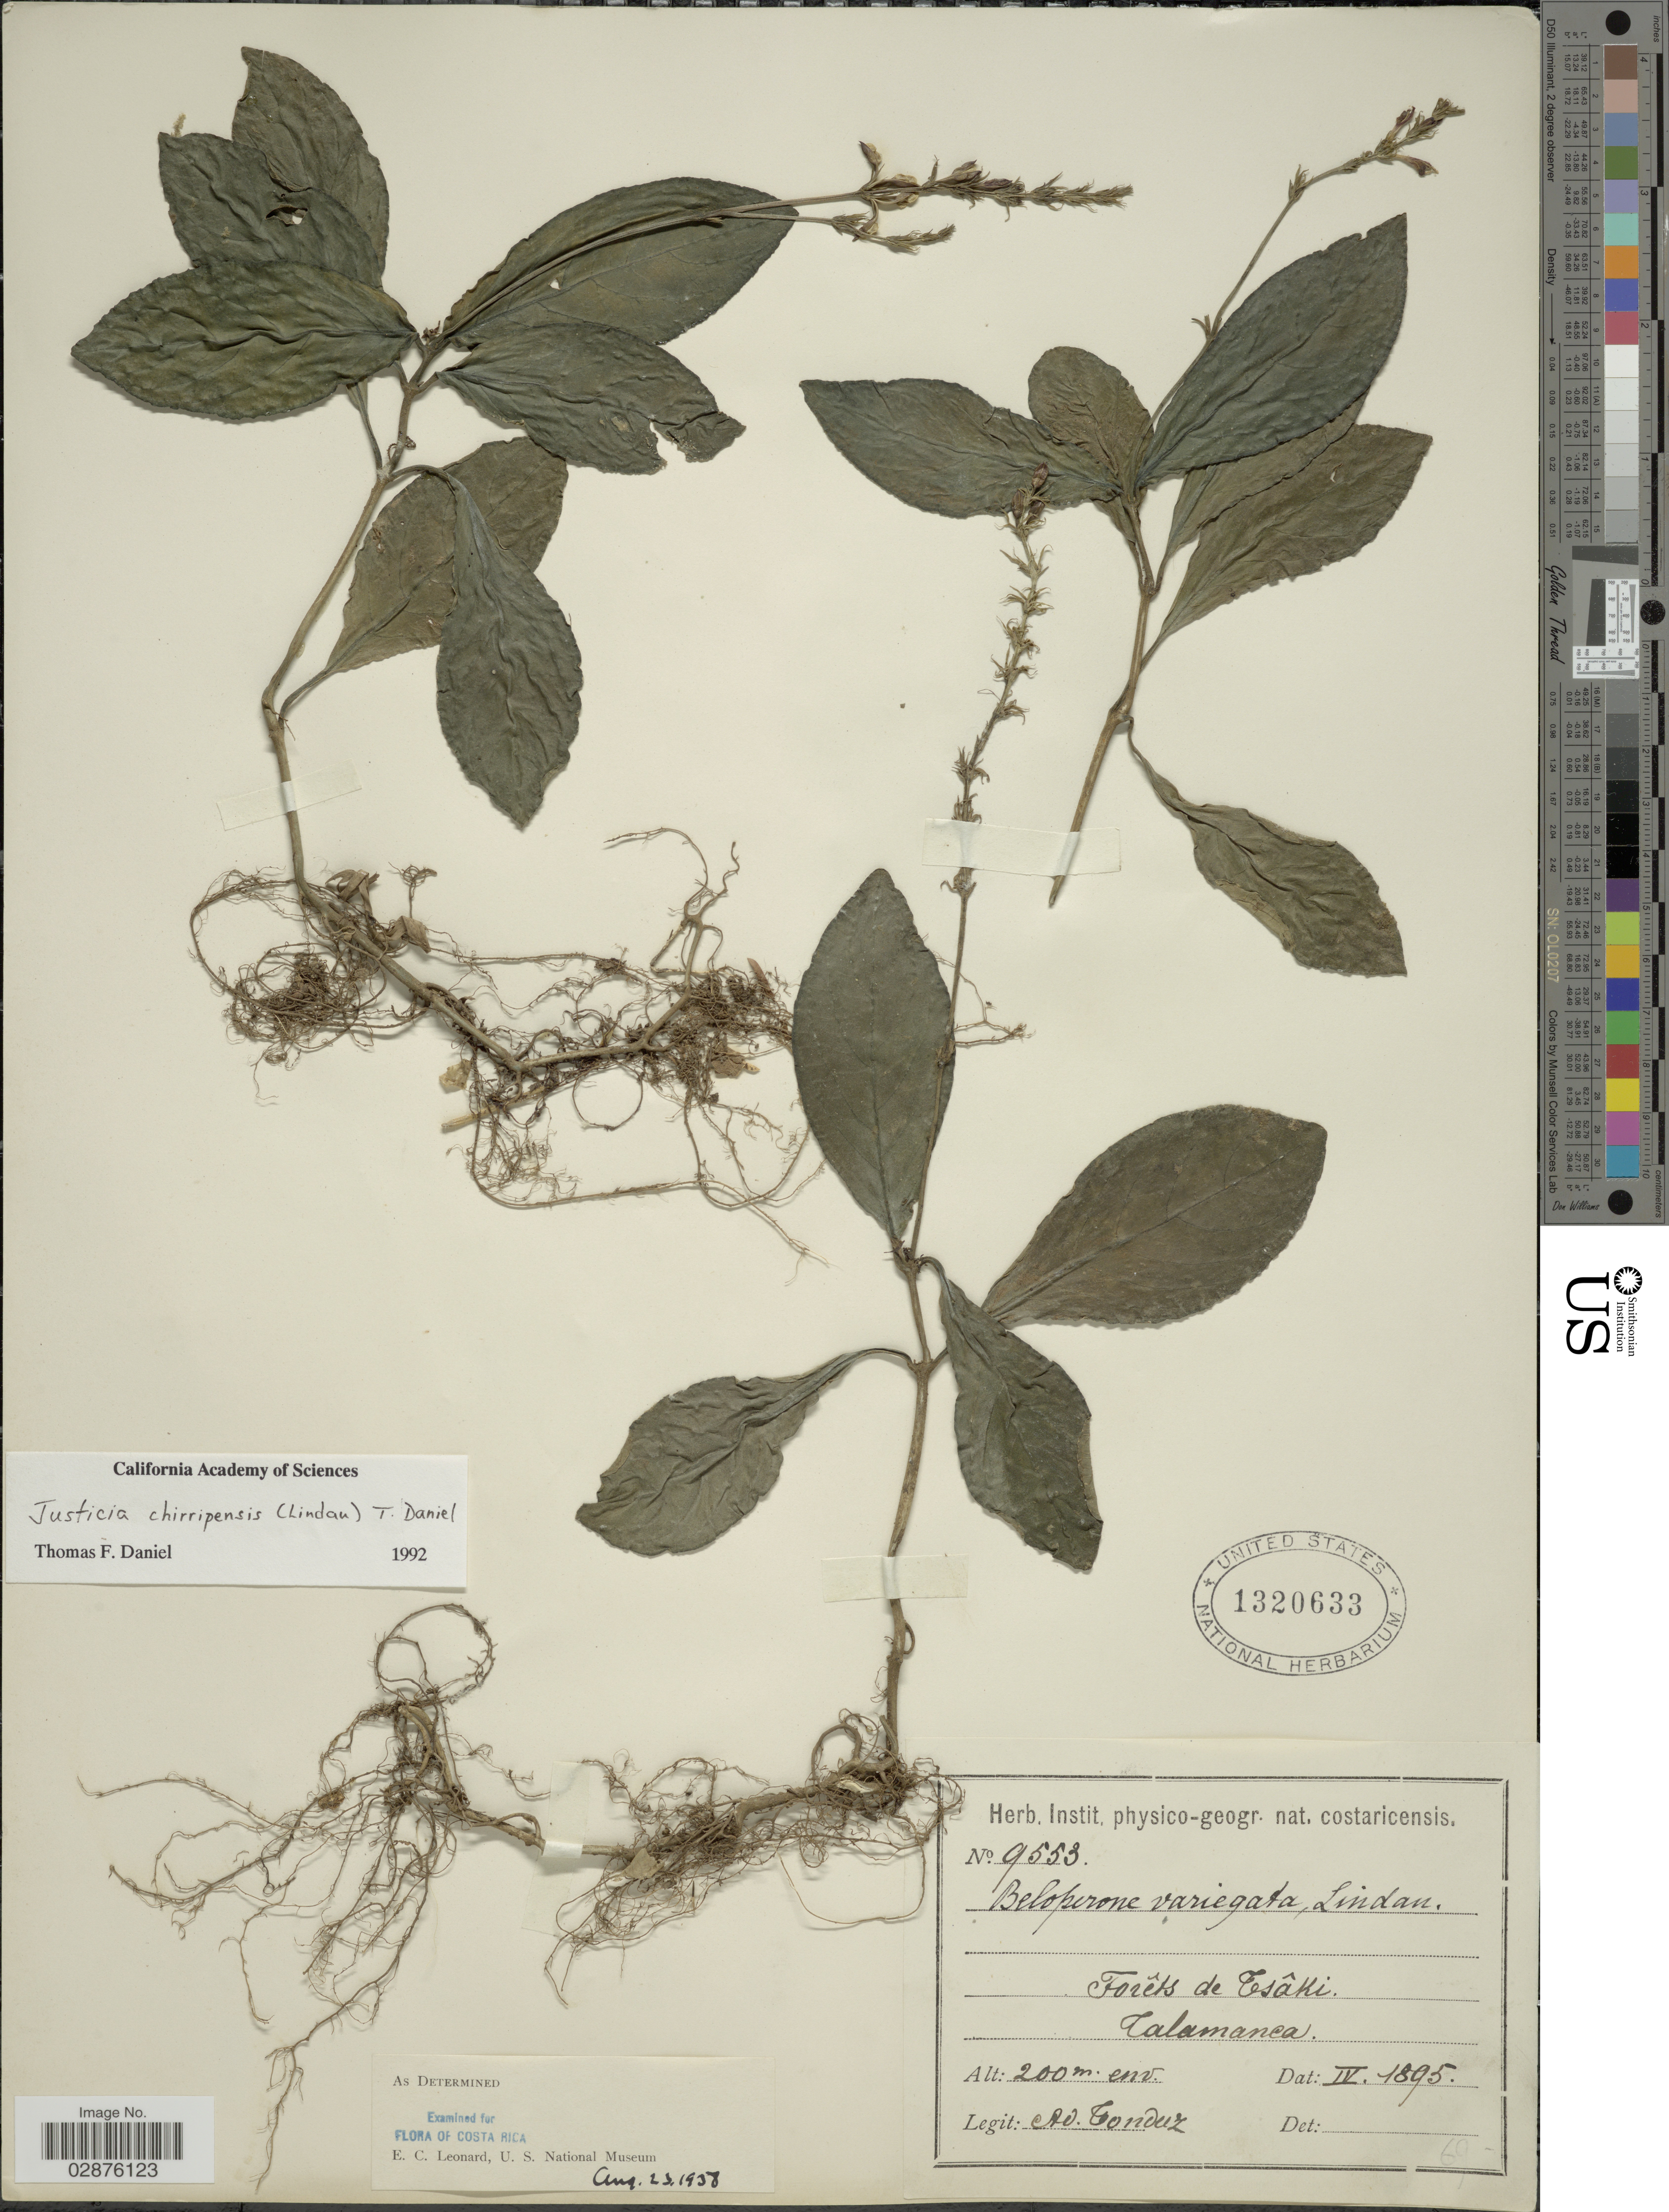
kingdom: Plantae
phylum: Tracheophyta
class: Magnoliopsida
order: Lamiales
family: Acanthaceae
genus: Justicia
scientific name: Justicia chamaeranthemoides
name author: (Kuntze) T.F. Daniel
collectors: A. Tonduz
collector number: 9553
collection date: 1895-04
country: Costa Rica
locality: Forêts de Tsâki, Talamanca.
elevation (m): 200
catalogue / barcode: US 1320633